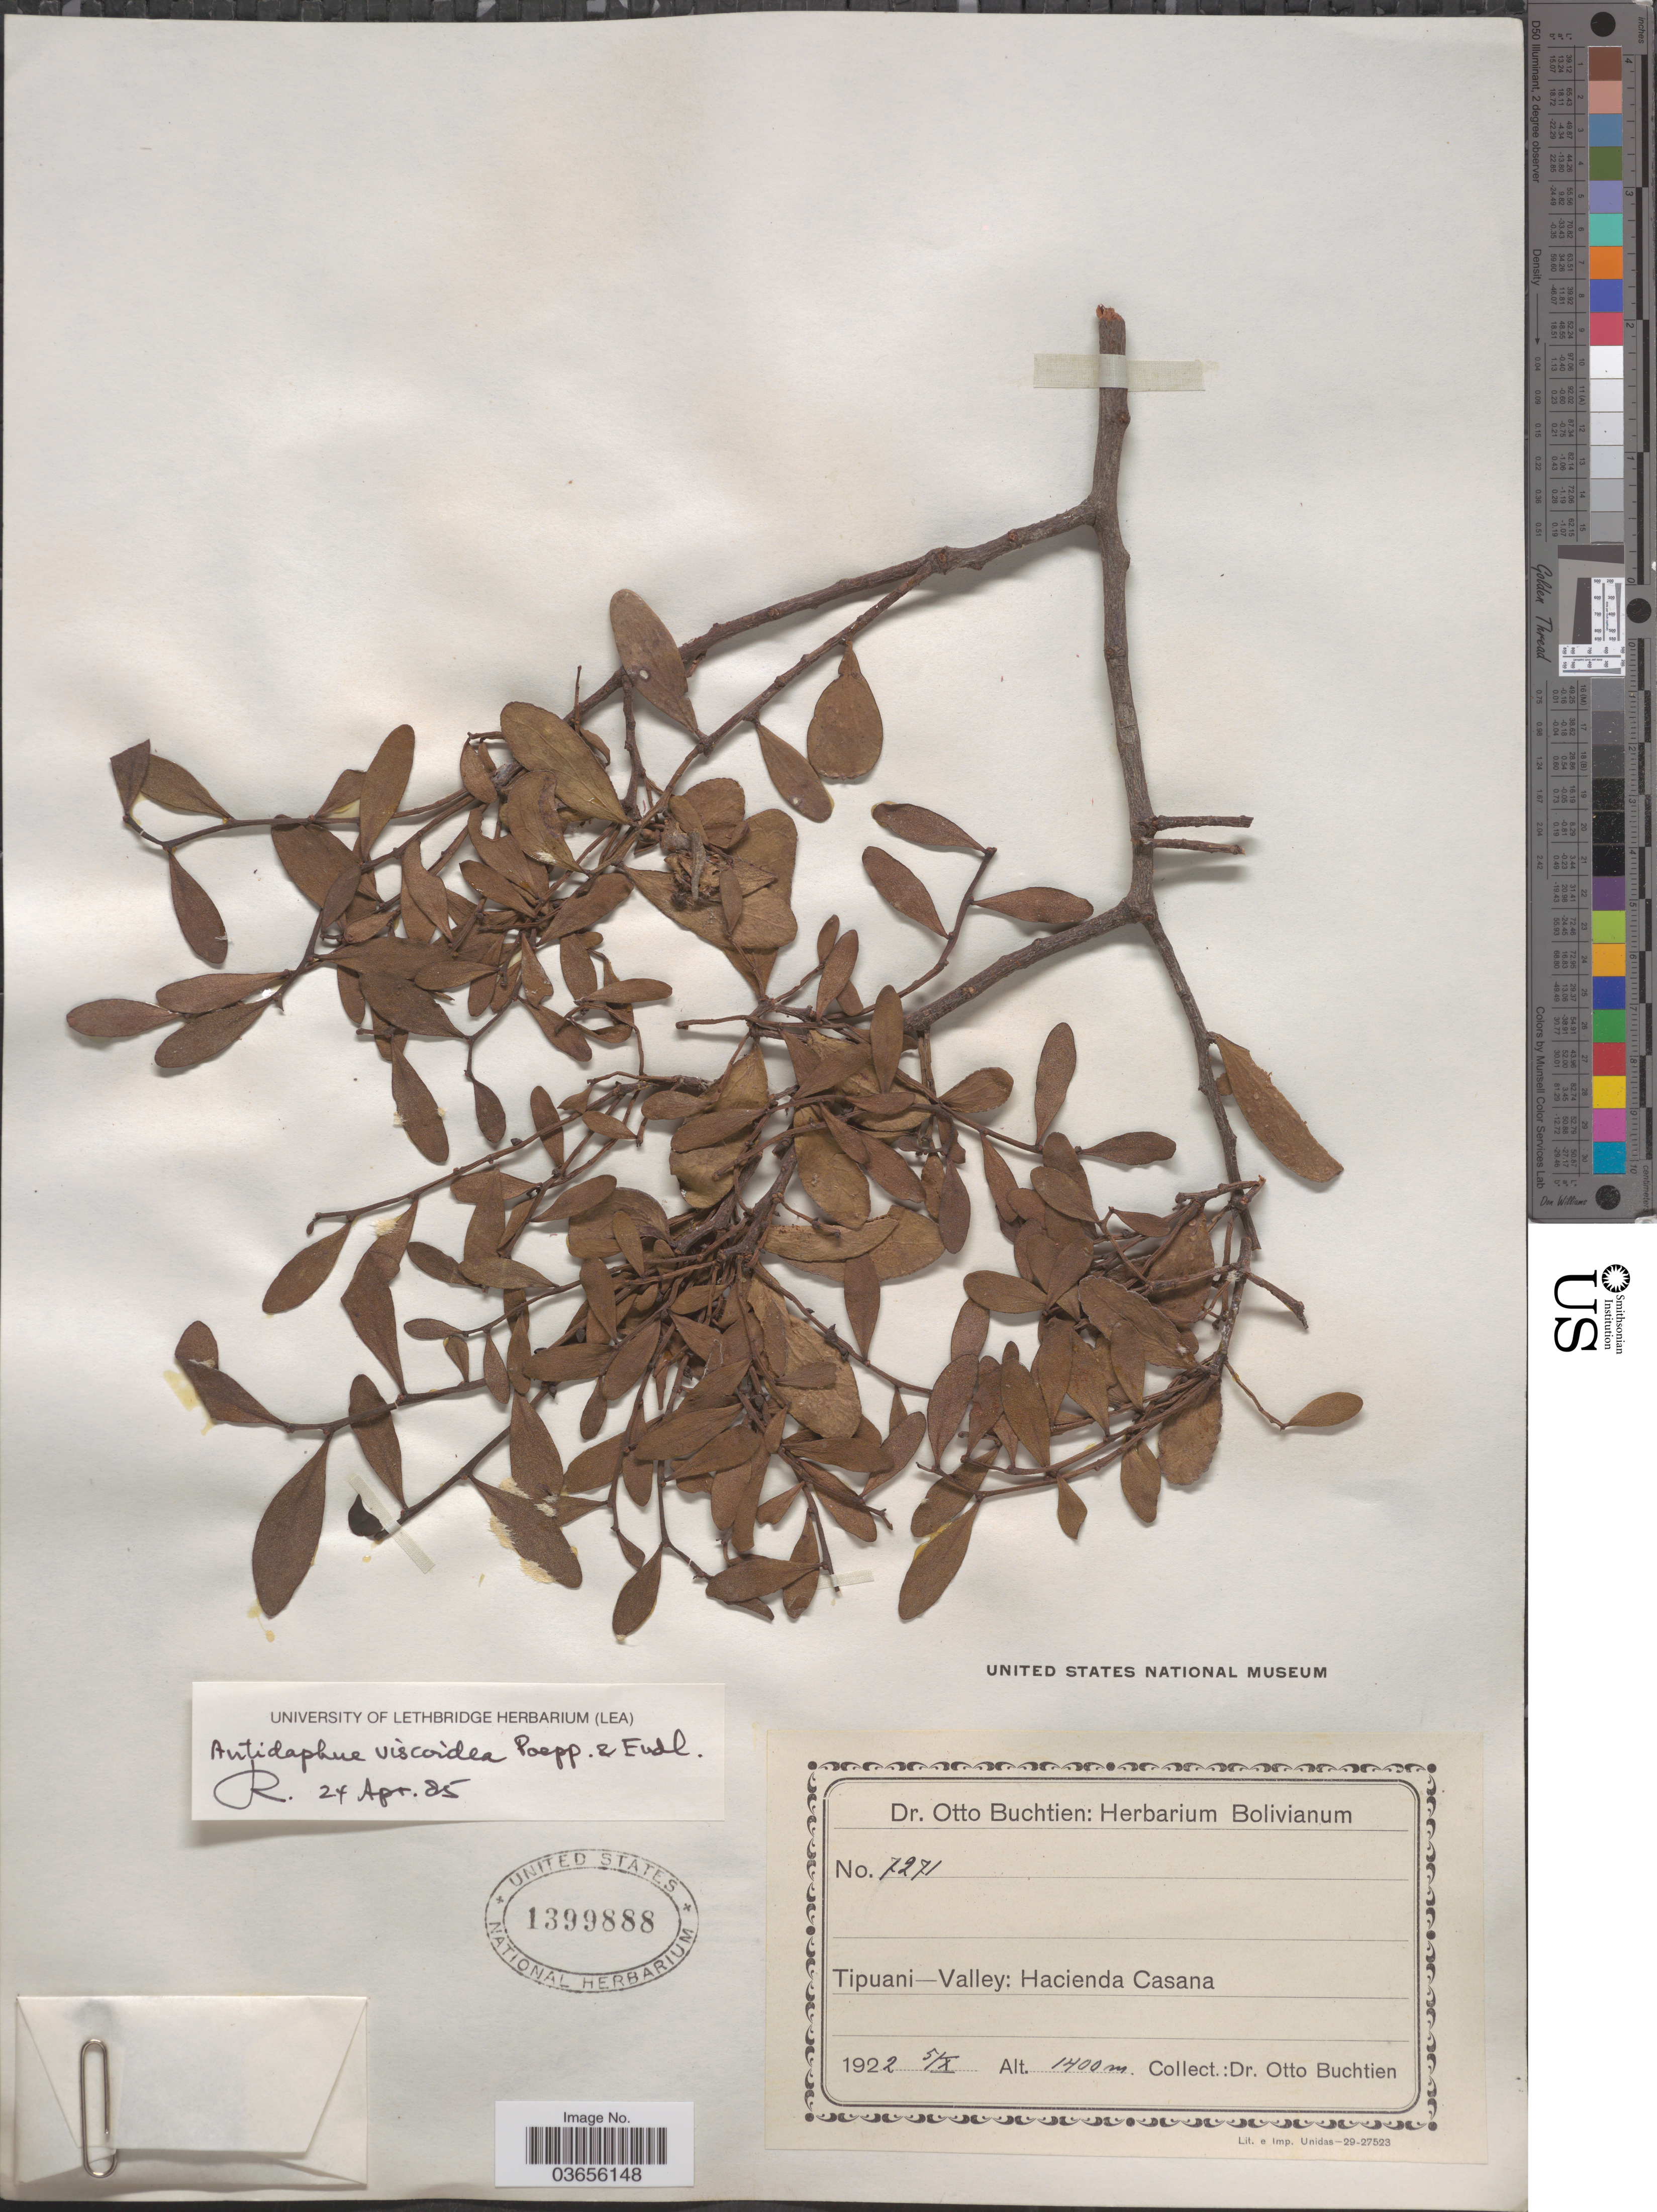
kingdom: Plantae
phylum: Tracheophyta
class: Magnoliopsida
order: Santalales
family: Santalaceae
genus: Antidaphne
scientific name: Antidaphne viscoidea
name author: Poepp. & Endl.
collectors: O. Buchtien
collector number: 7271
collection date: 1922-10-05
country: Bolivia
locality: Tipuani-Valley: Hacienda Casana.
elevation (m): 1400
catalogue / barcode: US 1399888